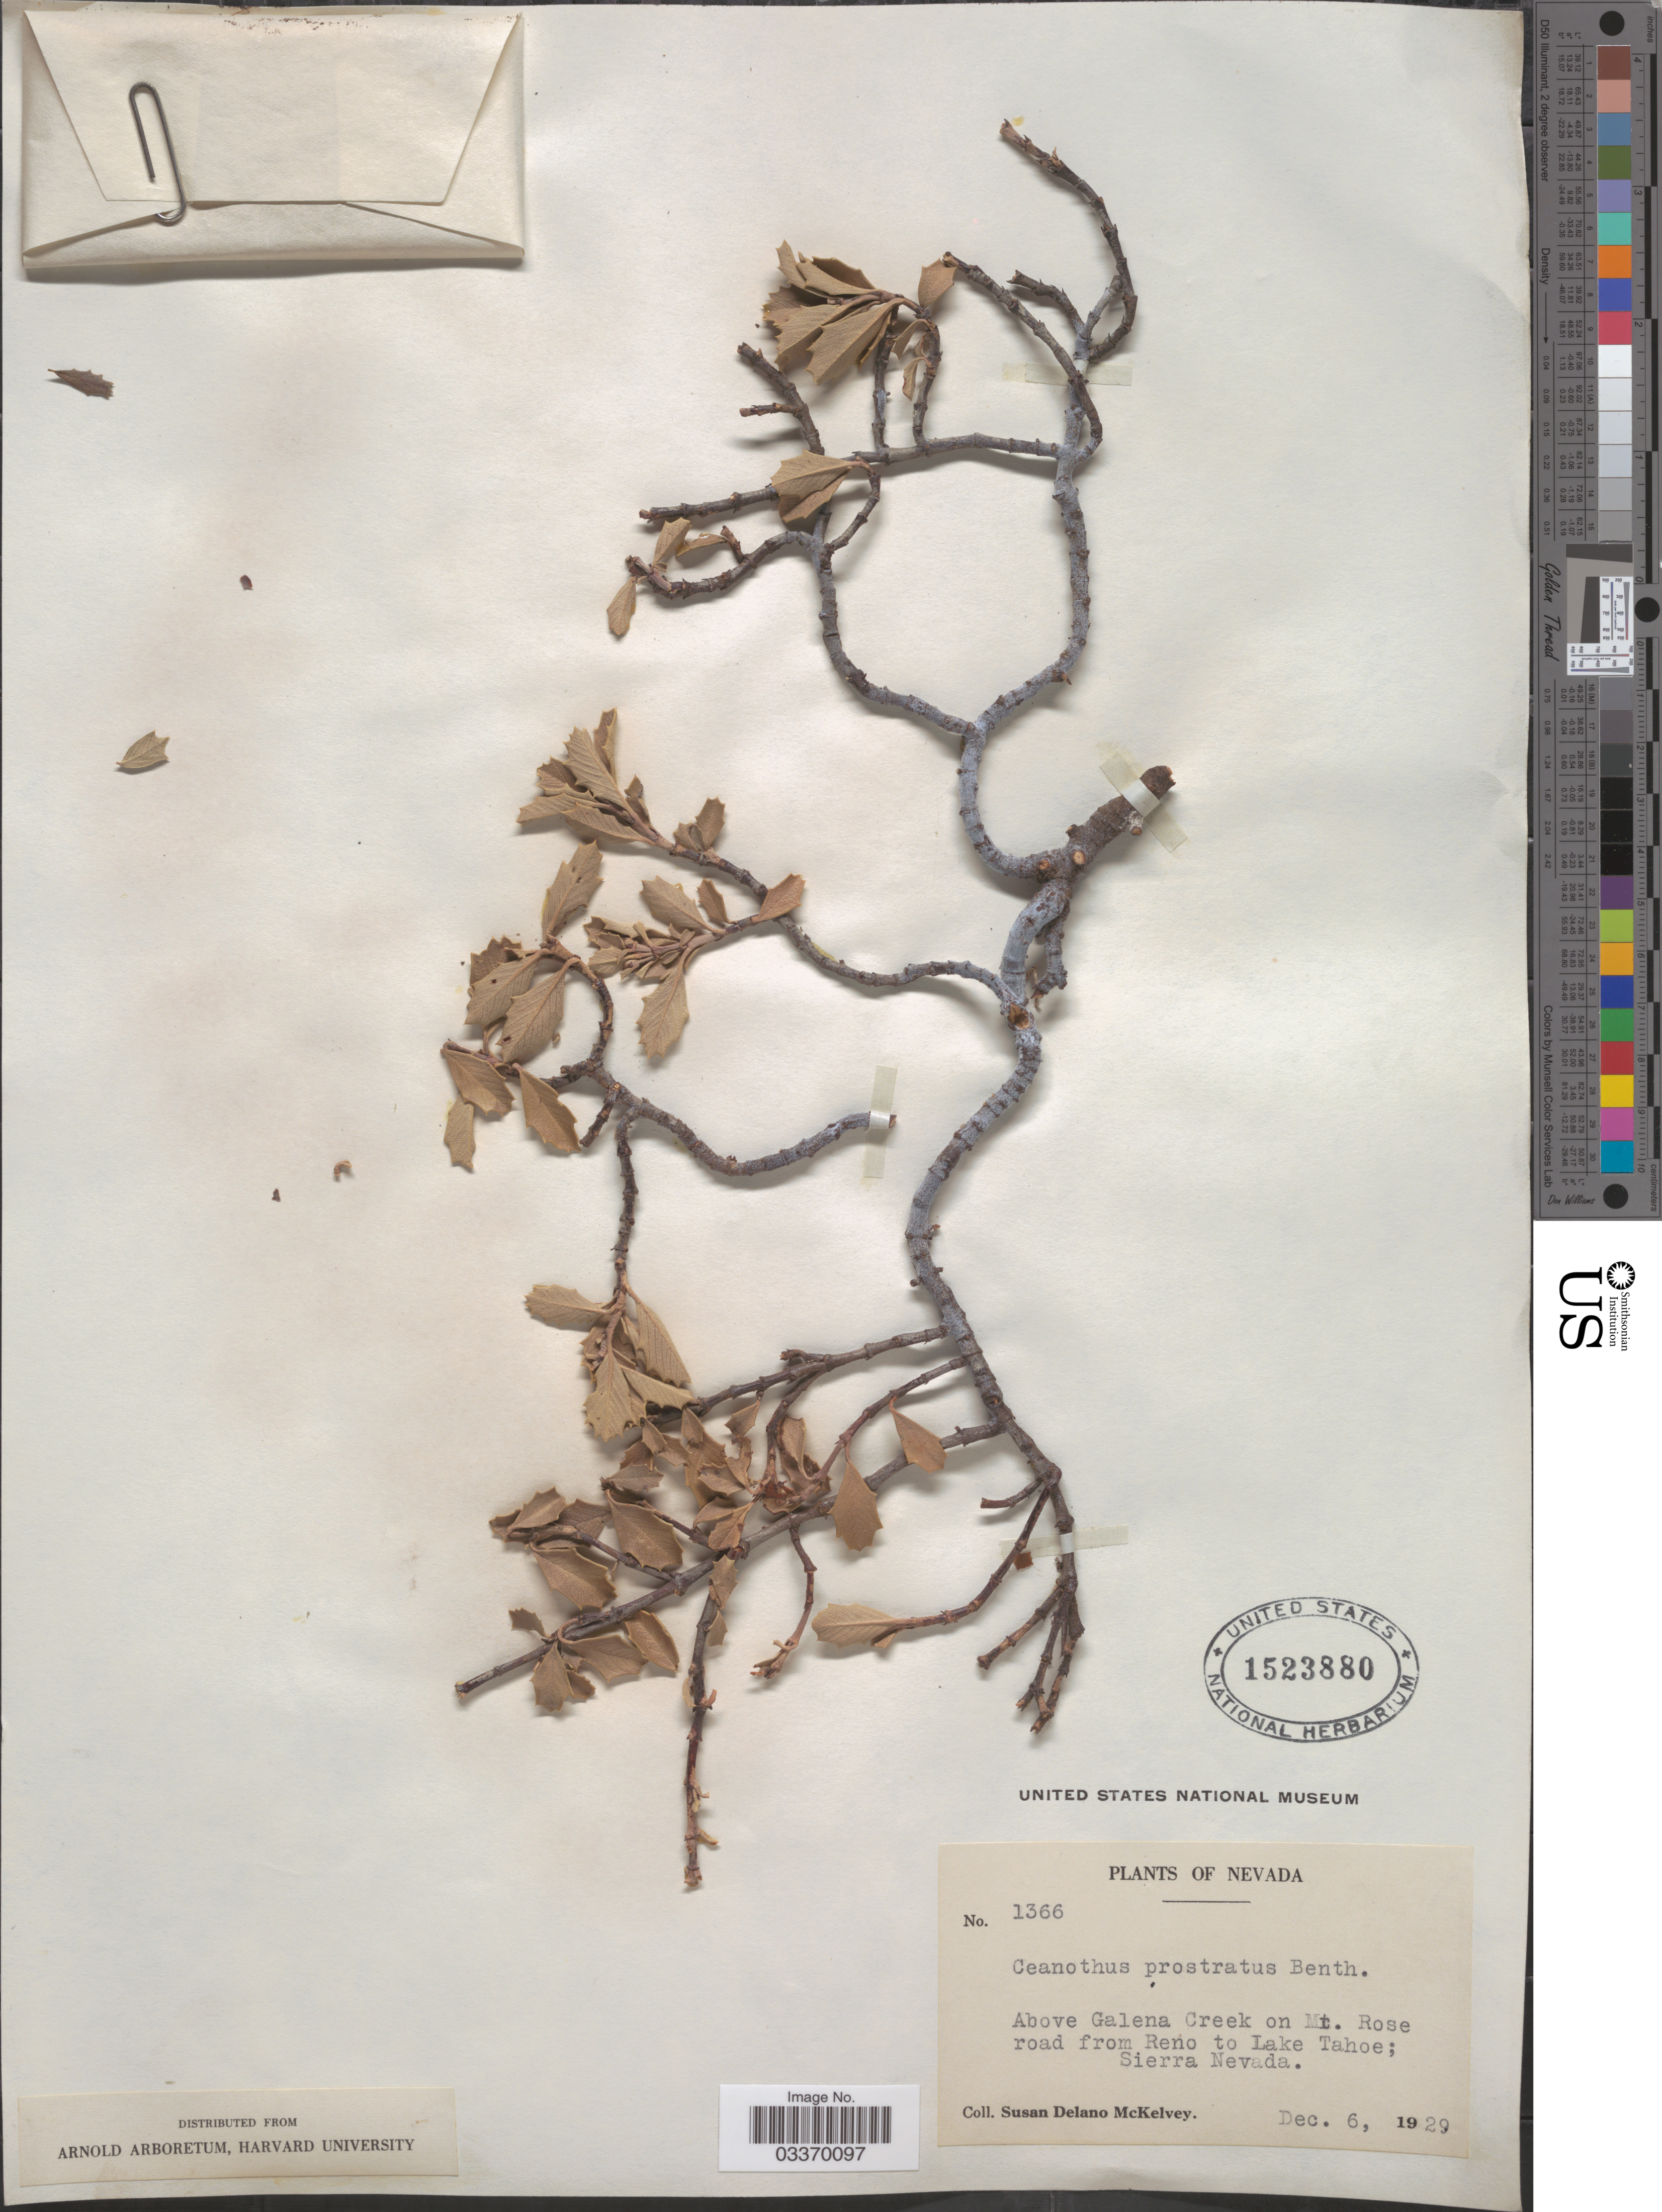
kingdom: Plantae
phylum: Tracheophyta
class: Magnoliopsida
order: Rosales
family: Rhamnaceae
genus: Ceanothus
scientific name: Ceanothus prostratus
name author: Benth.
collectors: S. A. McKelvey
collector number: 1366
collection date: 1929-12-06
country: United States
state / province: Nevada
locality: Above Galena Creek on Mt. Rose road from Reno to Lake Tahoe; Sierra Nevada.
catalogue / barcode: US 1523880